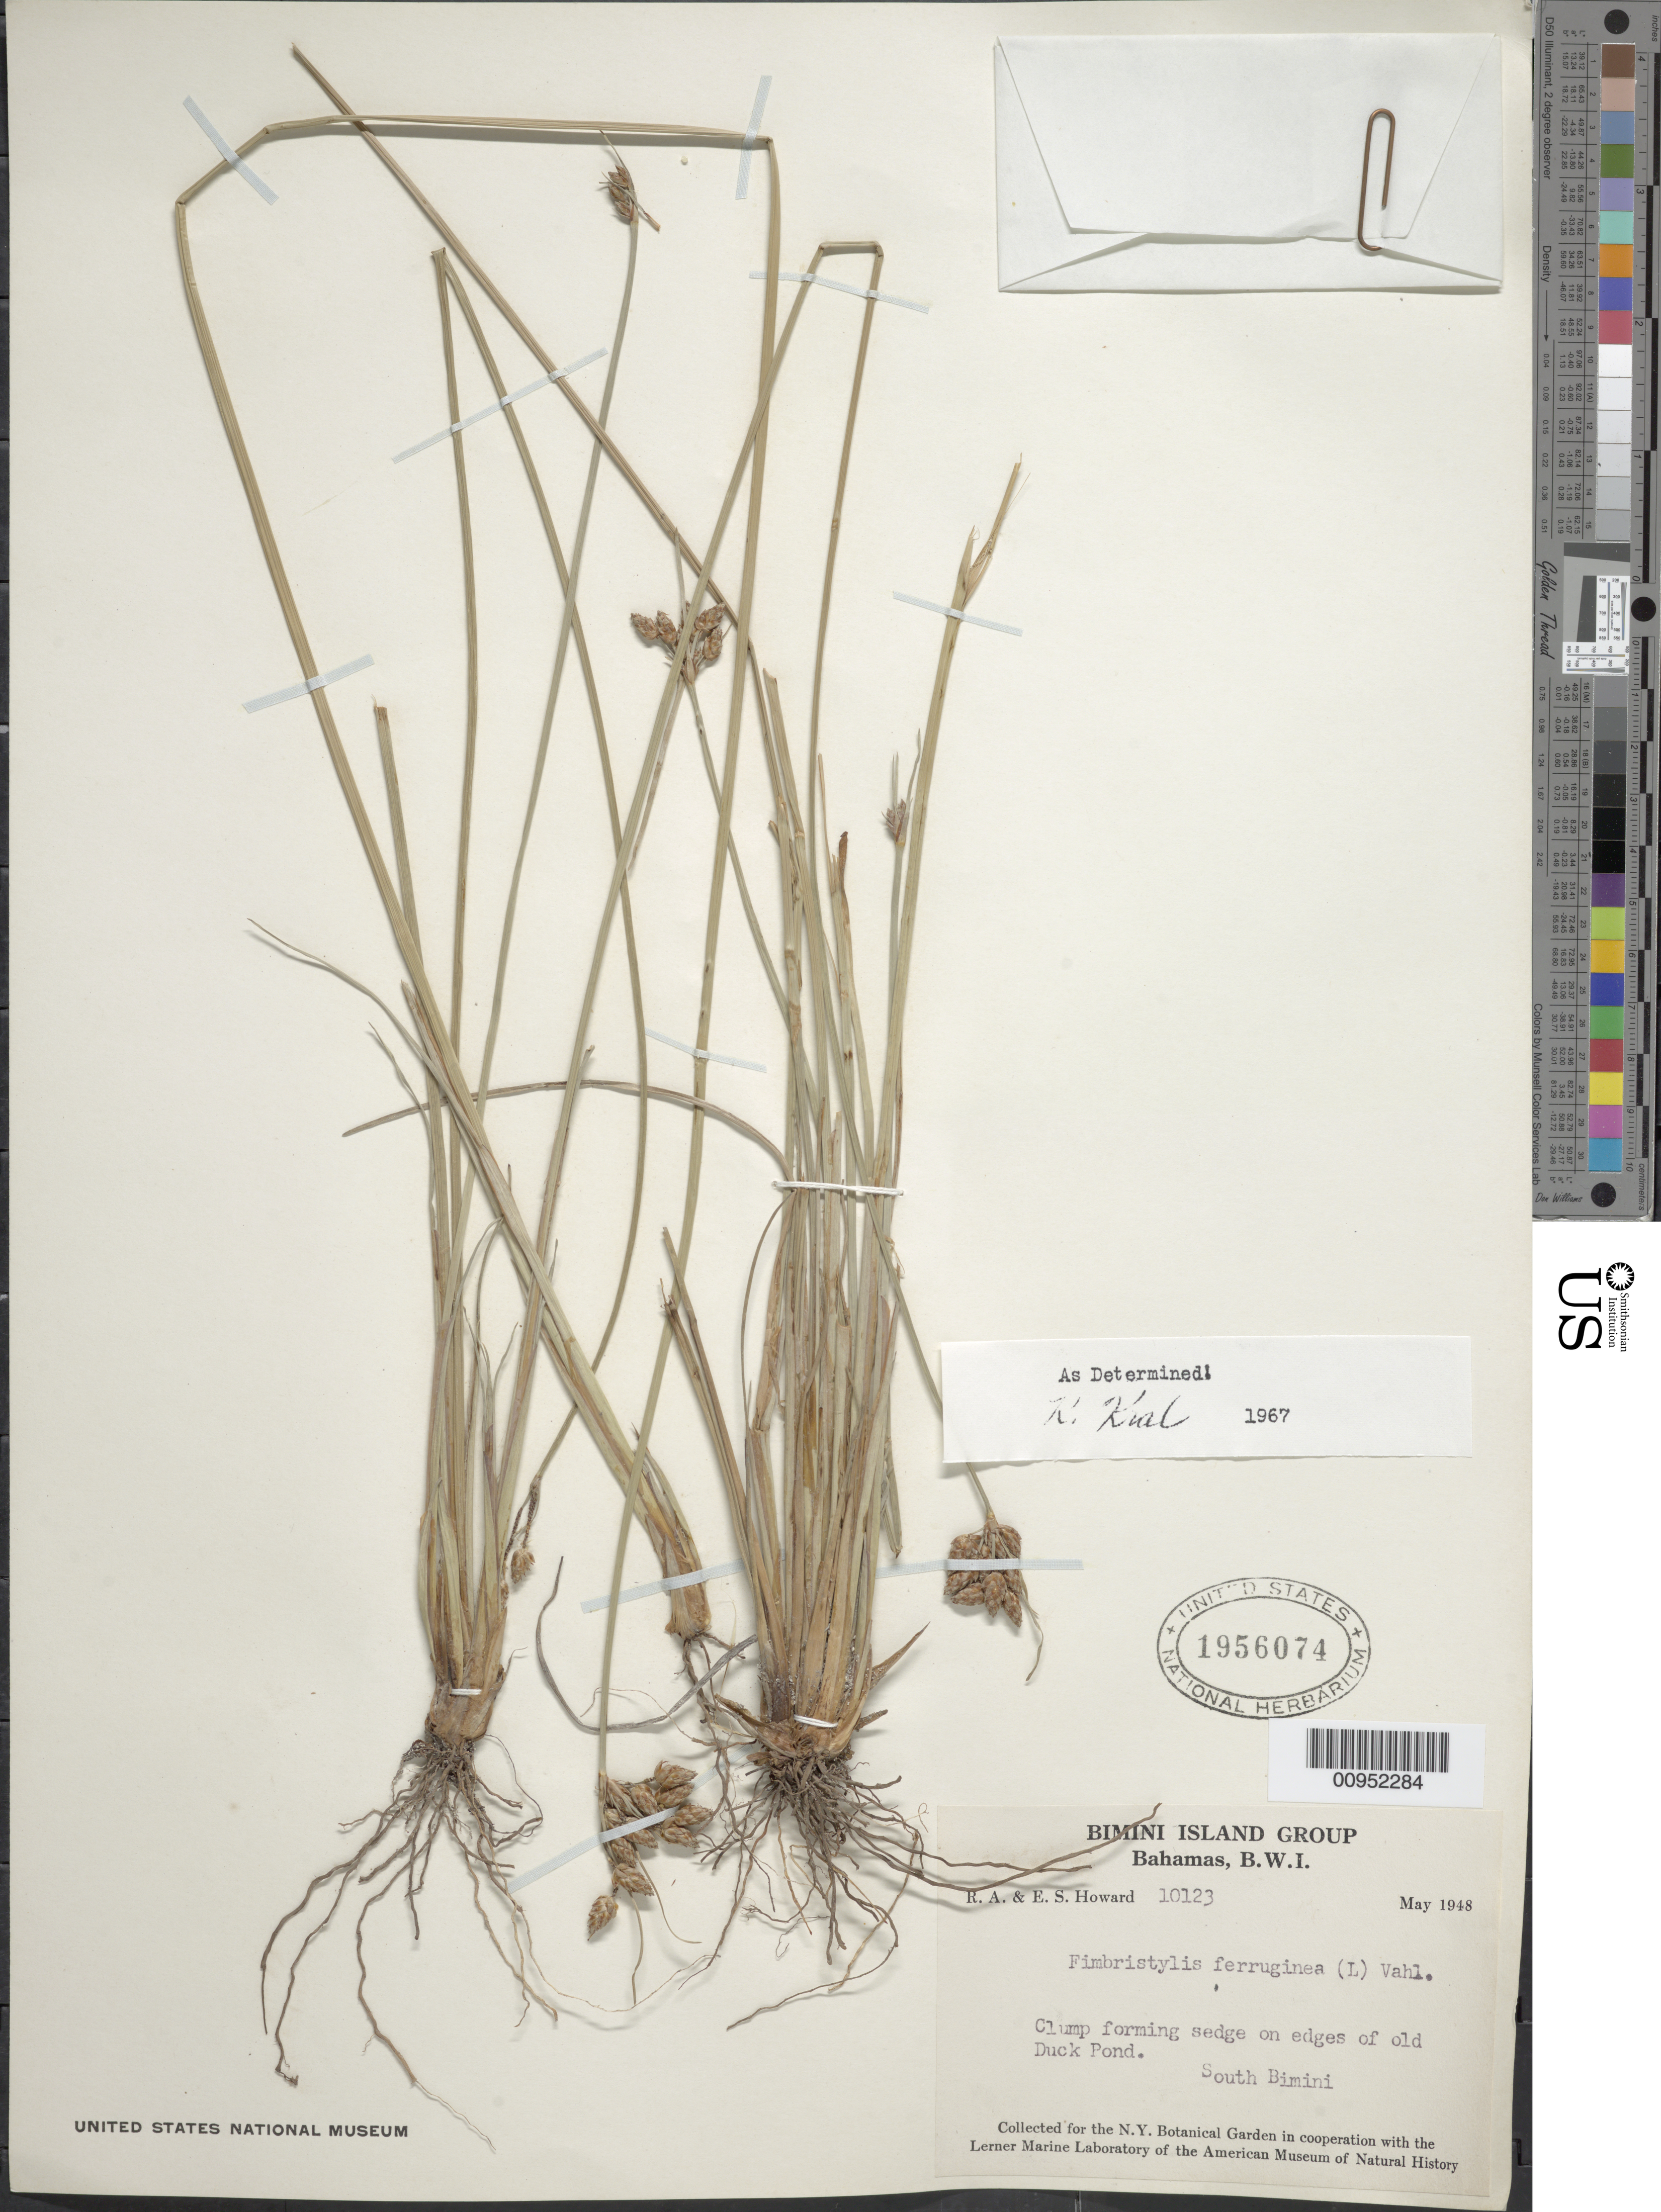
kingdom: Plantae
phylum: Tracheophyta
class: Liliopsida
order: Poales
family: Cyperaceae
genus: Fimbristylis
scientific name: Fimbristylis ferruginea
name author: (L.) Vahl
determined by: Kral, Robert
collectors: R. A. Howard & E. S. Howard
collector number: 10123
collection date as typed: May 1948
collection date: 1948-05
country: Bahamas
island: South Bimini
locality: Edges of old Duck Pond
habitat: Edges of pond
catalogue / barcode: US 1956074